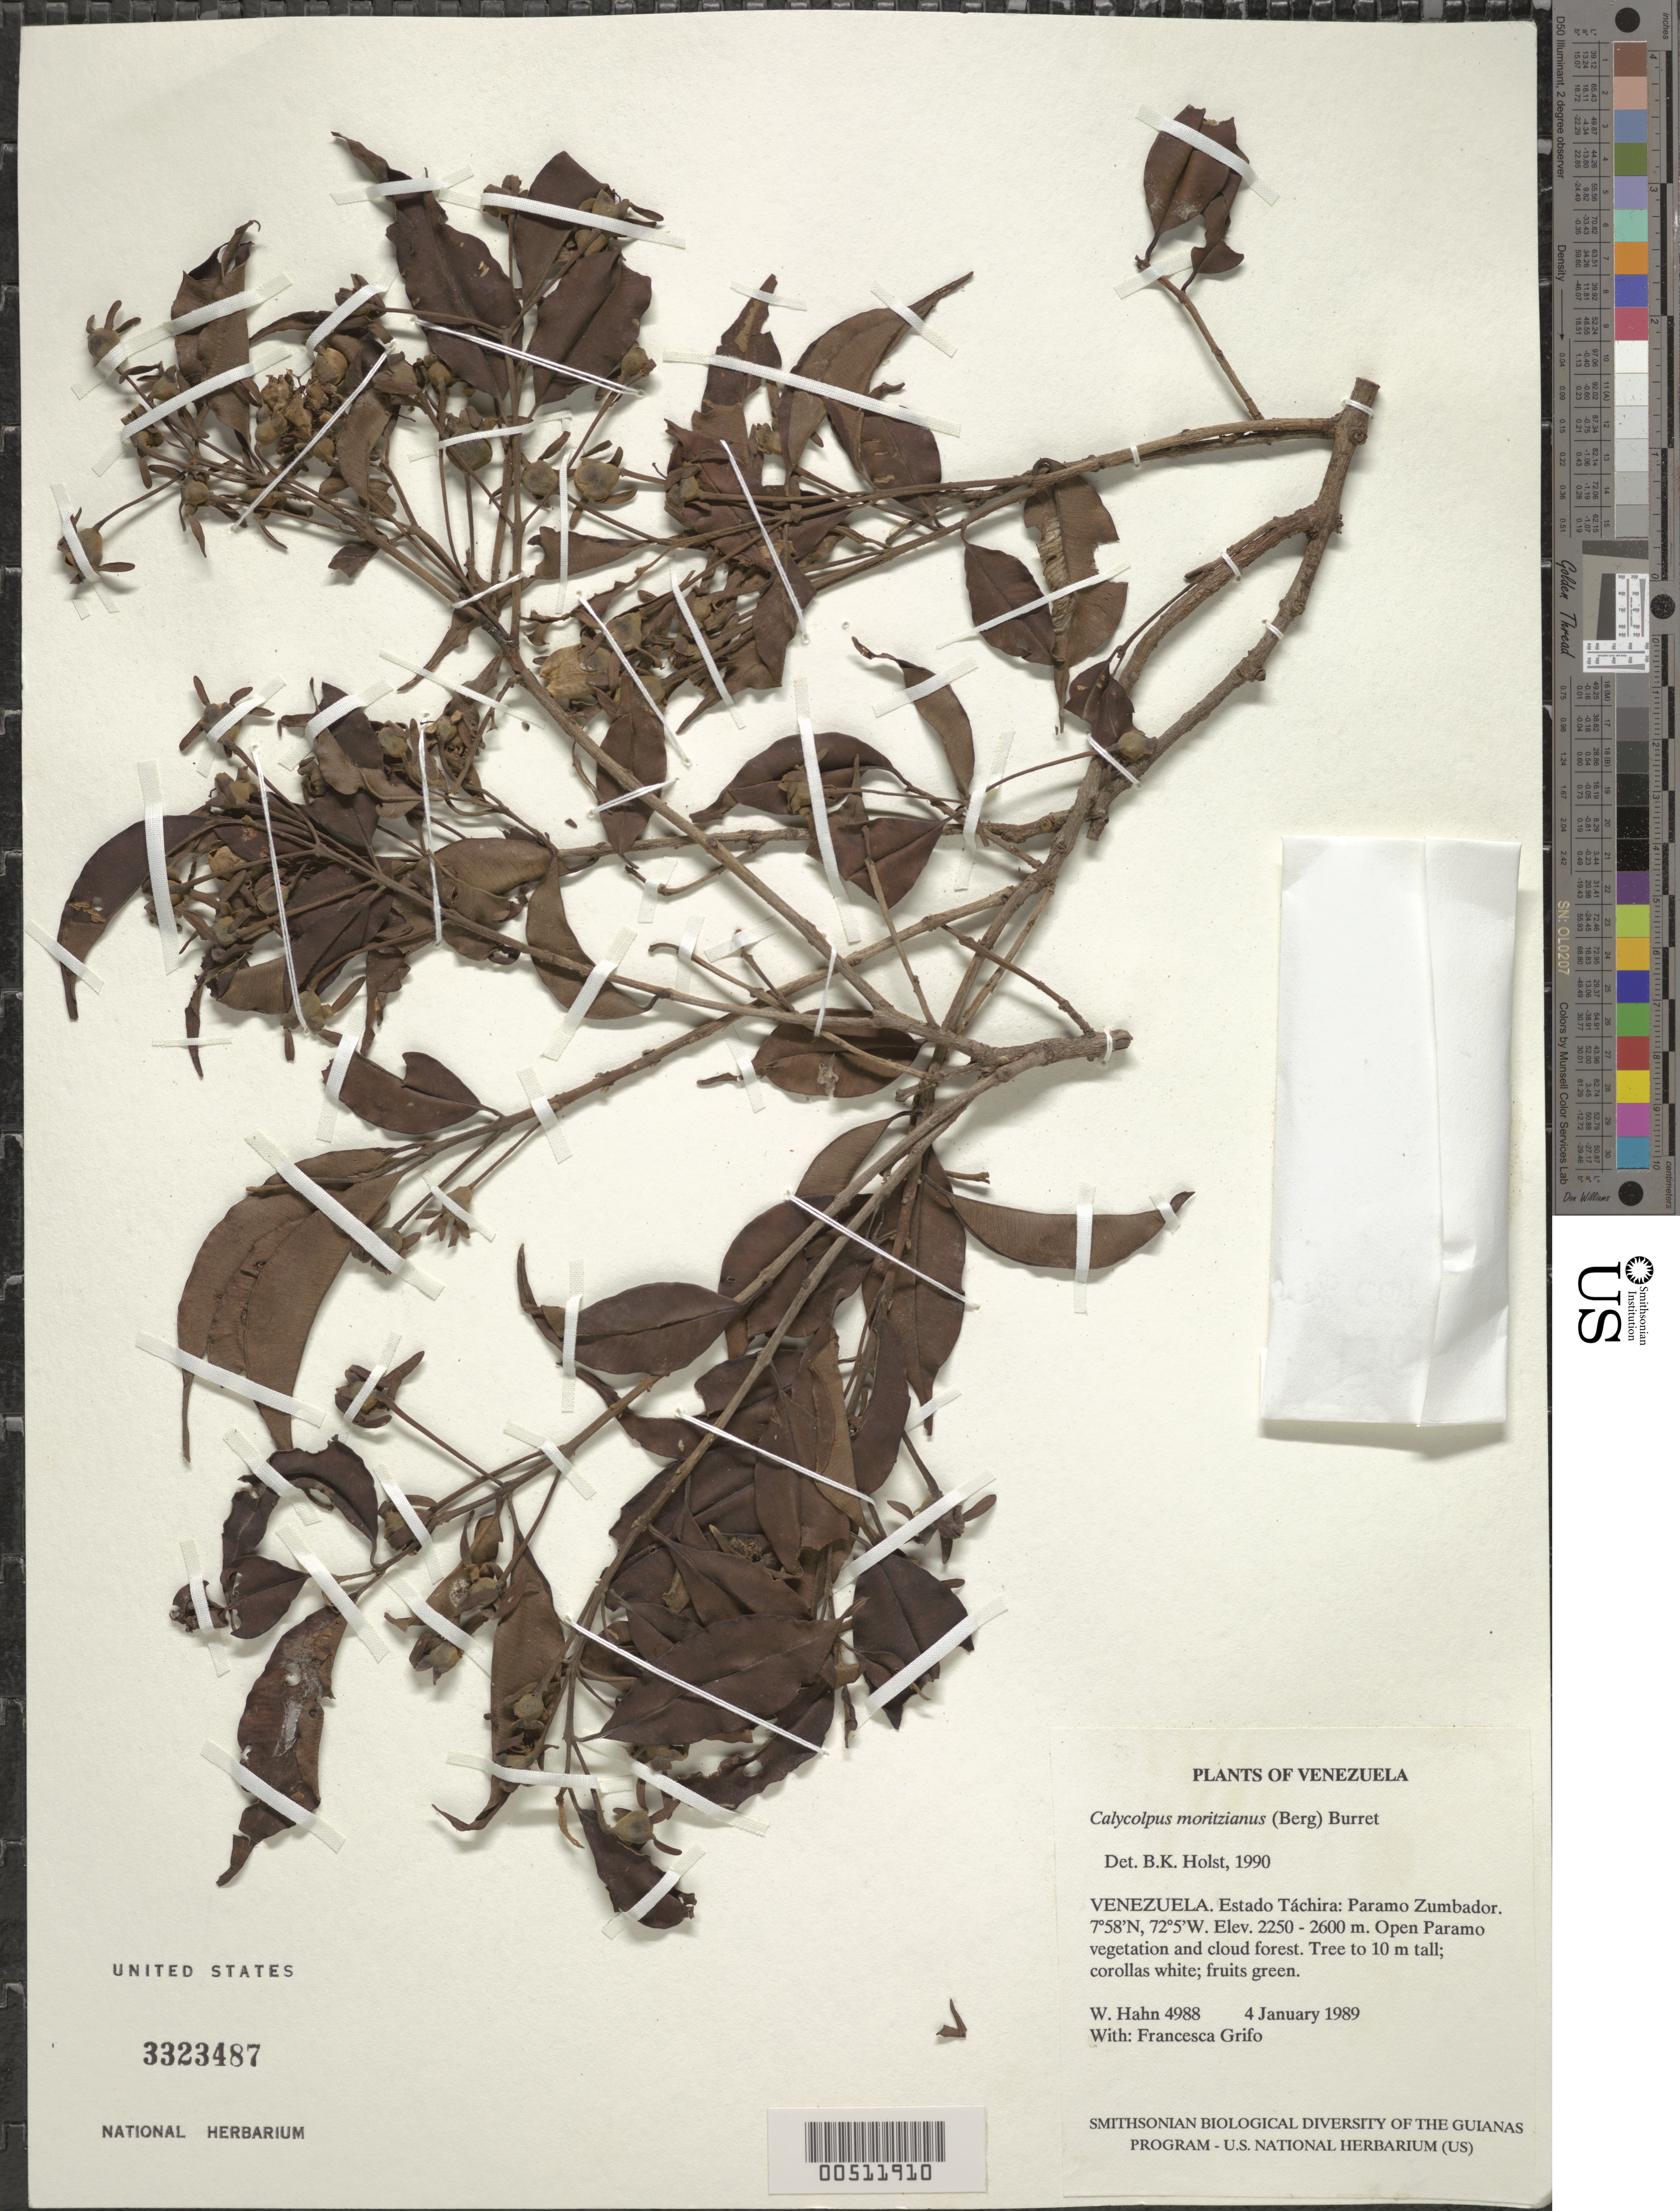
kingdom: Plantae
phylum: Tracheophyta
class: Magnoliopsida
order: Myrtales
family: Myrtaceae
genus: Calycolpus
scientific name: Calycolpus moritzianus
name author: (O. Berg) Burret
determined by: Holst, Bruce K.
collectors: W. Hahn & F. Grifo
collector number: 4988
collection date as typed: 4 January 1989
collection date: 1989-01-04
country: Venezuela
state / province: Táchira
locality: Paramo Zumbador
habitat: Open Paramo vegetation and cloud forest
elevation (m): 2250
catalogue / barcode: US 3323487